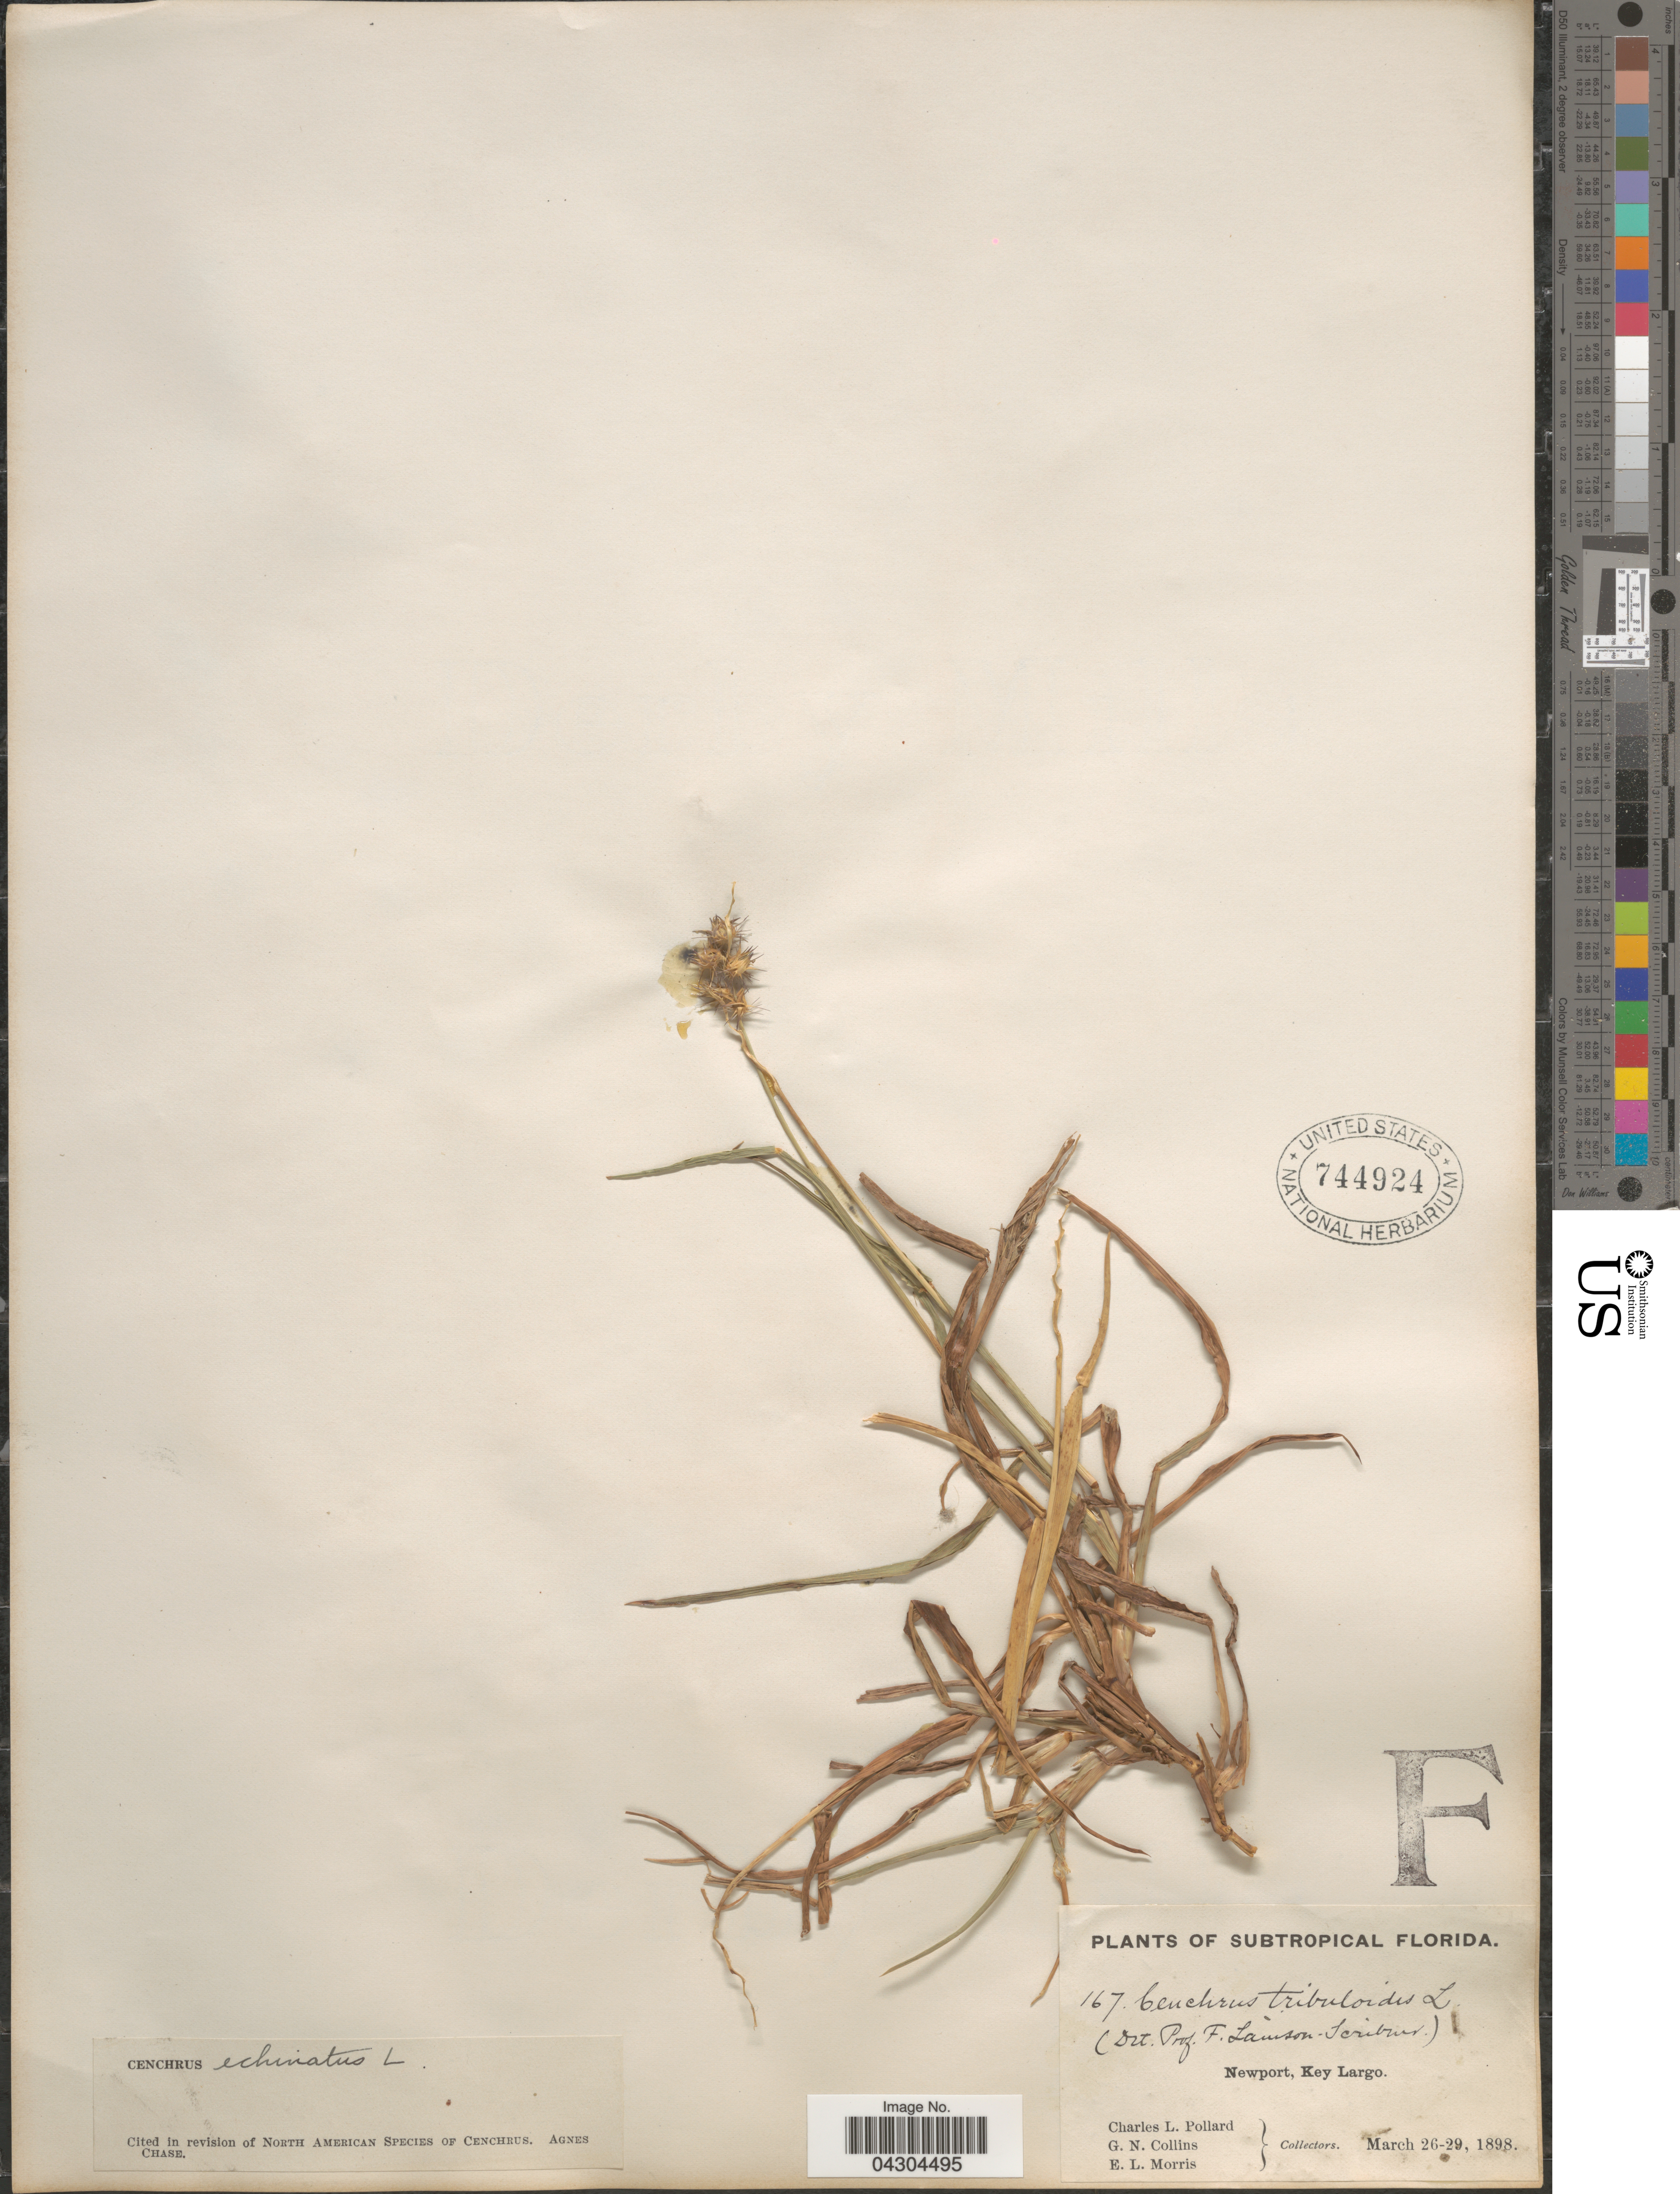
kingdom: Plantae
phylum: Tracheophyta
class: Liliopsida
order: Poales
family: Poaceae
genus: Cenchrus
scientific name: Cenchrus echinatus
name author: L.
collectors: C. L. Pollard, G. Collins & E. Morris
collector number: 167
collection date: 1898-03-26/1898-03-29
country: United States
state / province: Florida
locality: Subtropical Florida. Newport, Key Largo.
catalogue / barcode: US 744924